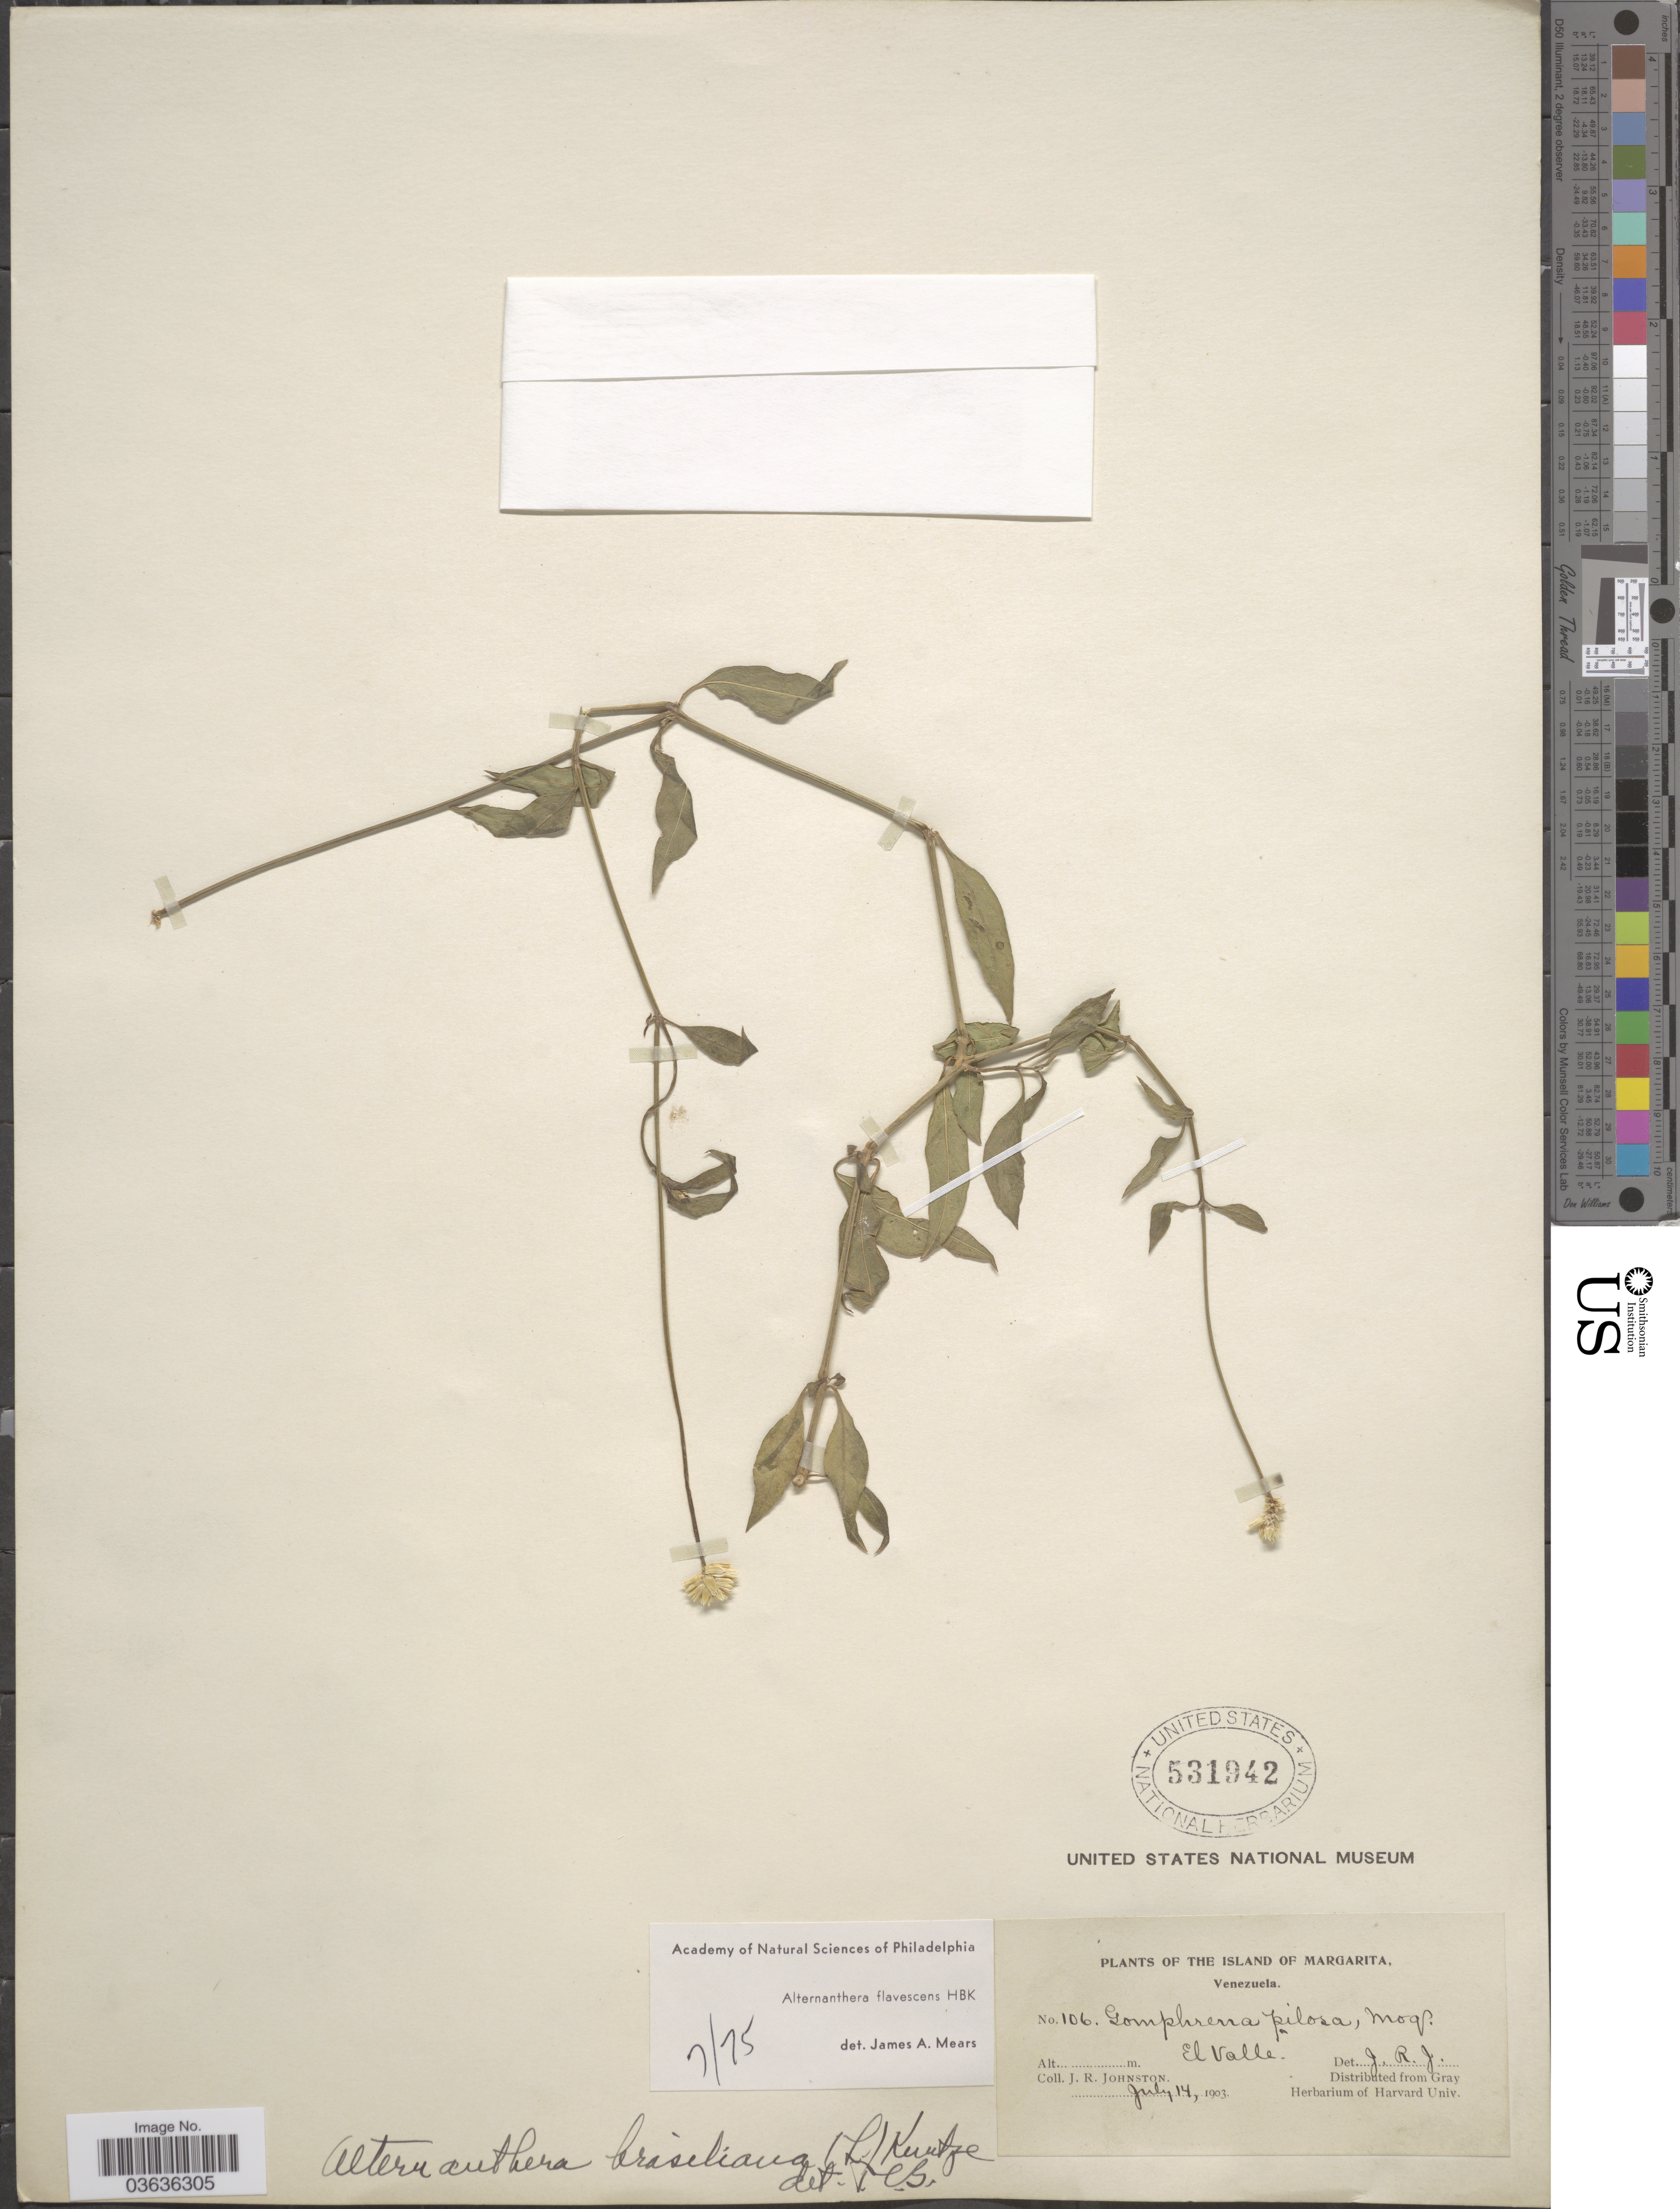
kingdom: Plantae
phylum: Tracheophyta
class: Magnoliopsida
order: Caryophyllales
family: Amaranthaceae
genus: Alternanthera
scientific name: Alternanthera flavescens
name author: Kunth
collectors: J. Johnston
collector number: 106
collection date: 1903-07-14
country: Venezuela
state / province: Nueva Esparta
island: Margarita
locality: The Island of Margarita. El Valle.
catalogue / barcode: US 531942